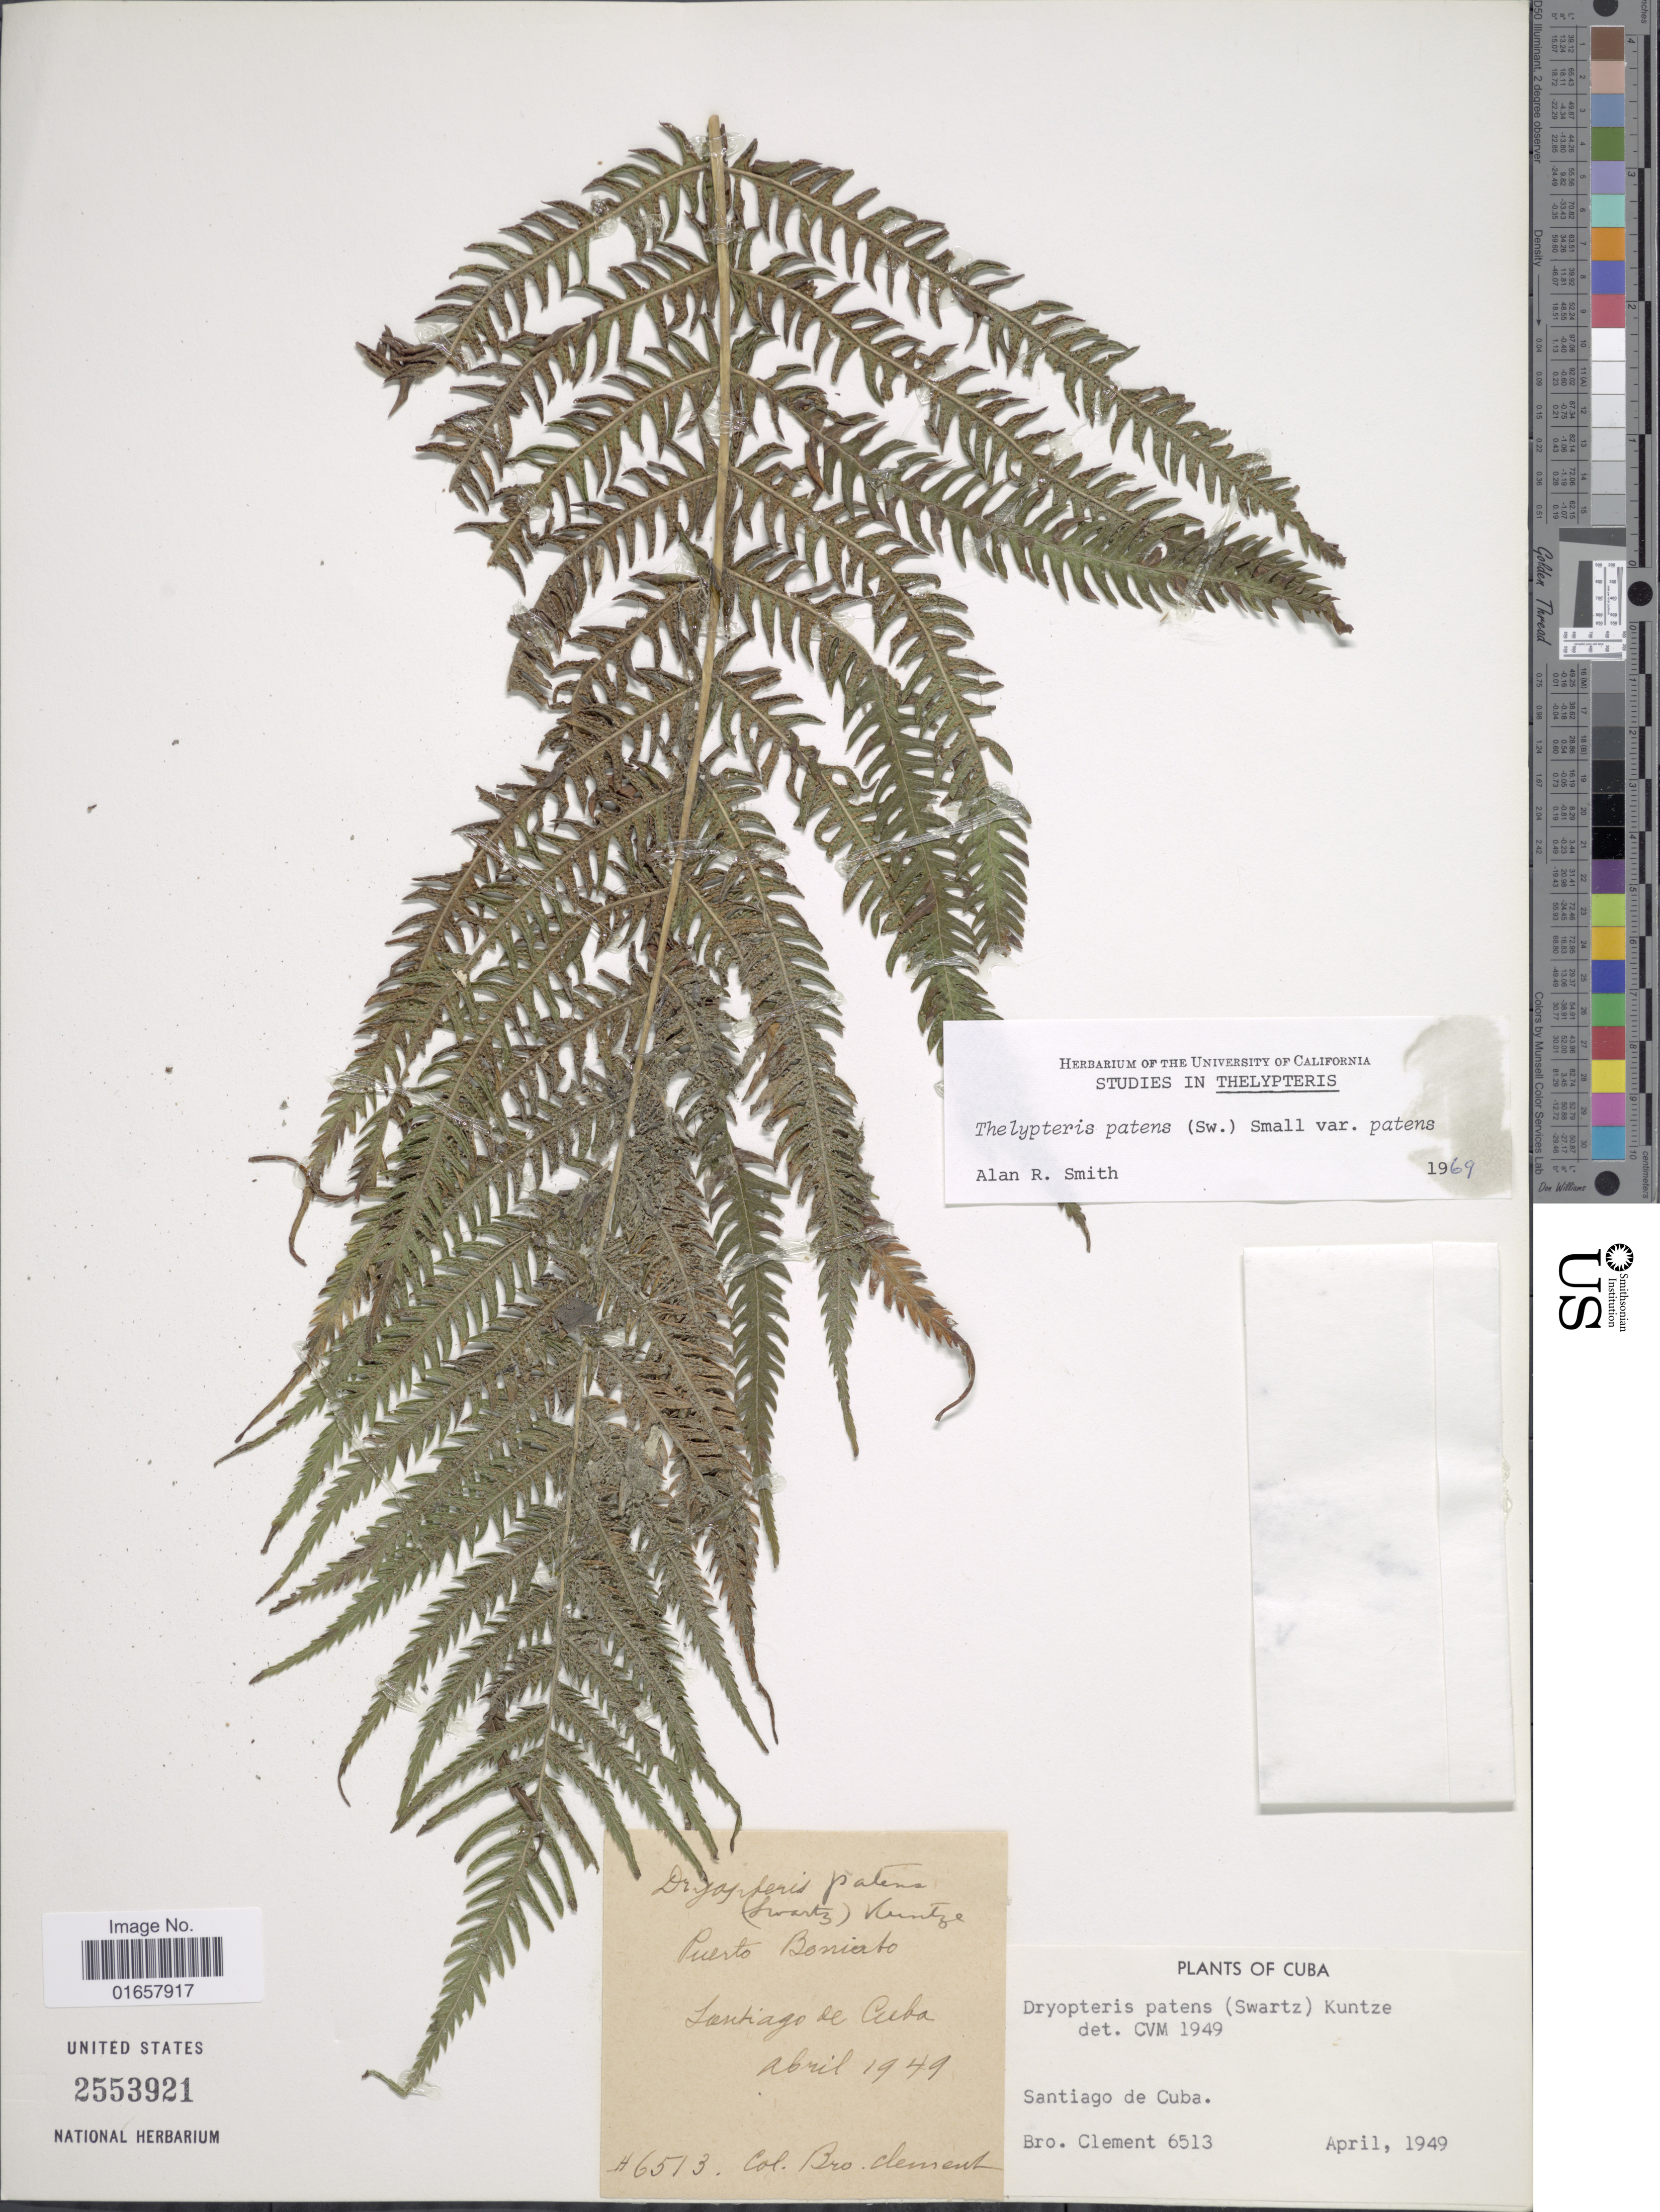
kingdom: Plantae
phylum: Tracheophyta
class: Polypodiopsida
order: Polypodiales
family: Thelypteridaceae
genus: Christella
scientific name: Christella patens var. patens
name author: (Sw.) Holttum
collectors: B. Clement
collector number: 6513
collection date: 1949-04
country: Cuba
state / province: Santiago de Cuba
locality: Cuba, Santiago de Cuba, Puerto Boniato.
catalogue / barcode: US 2553921